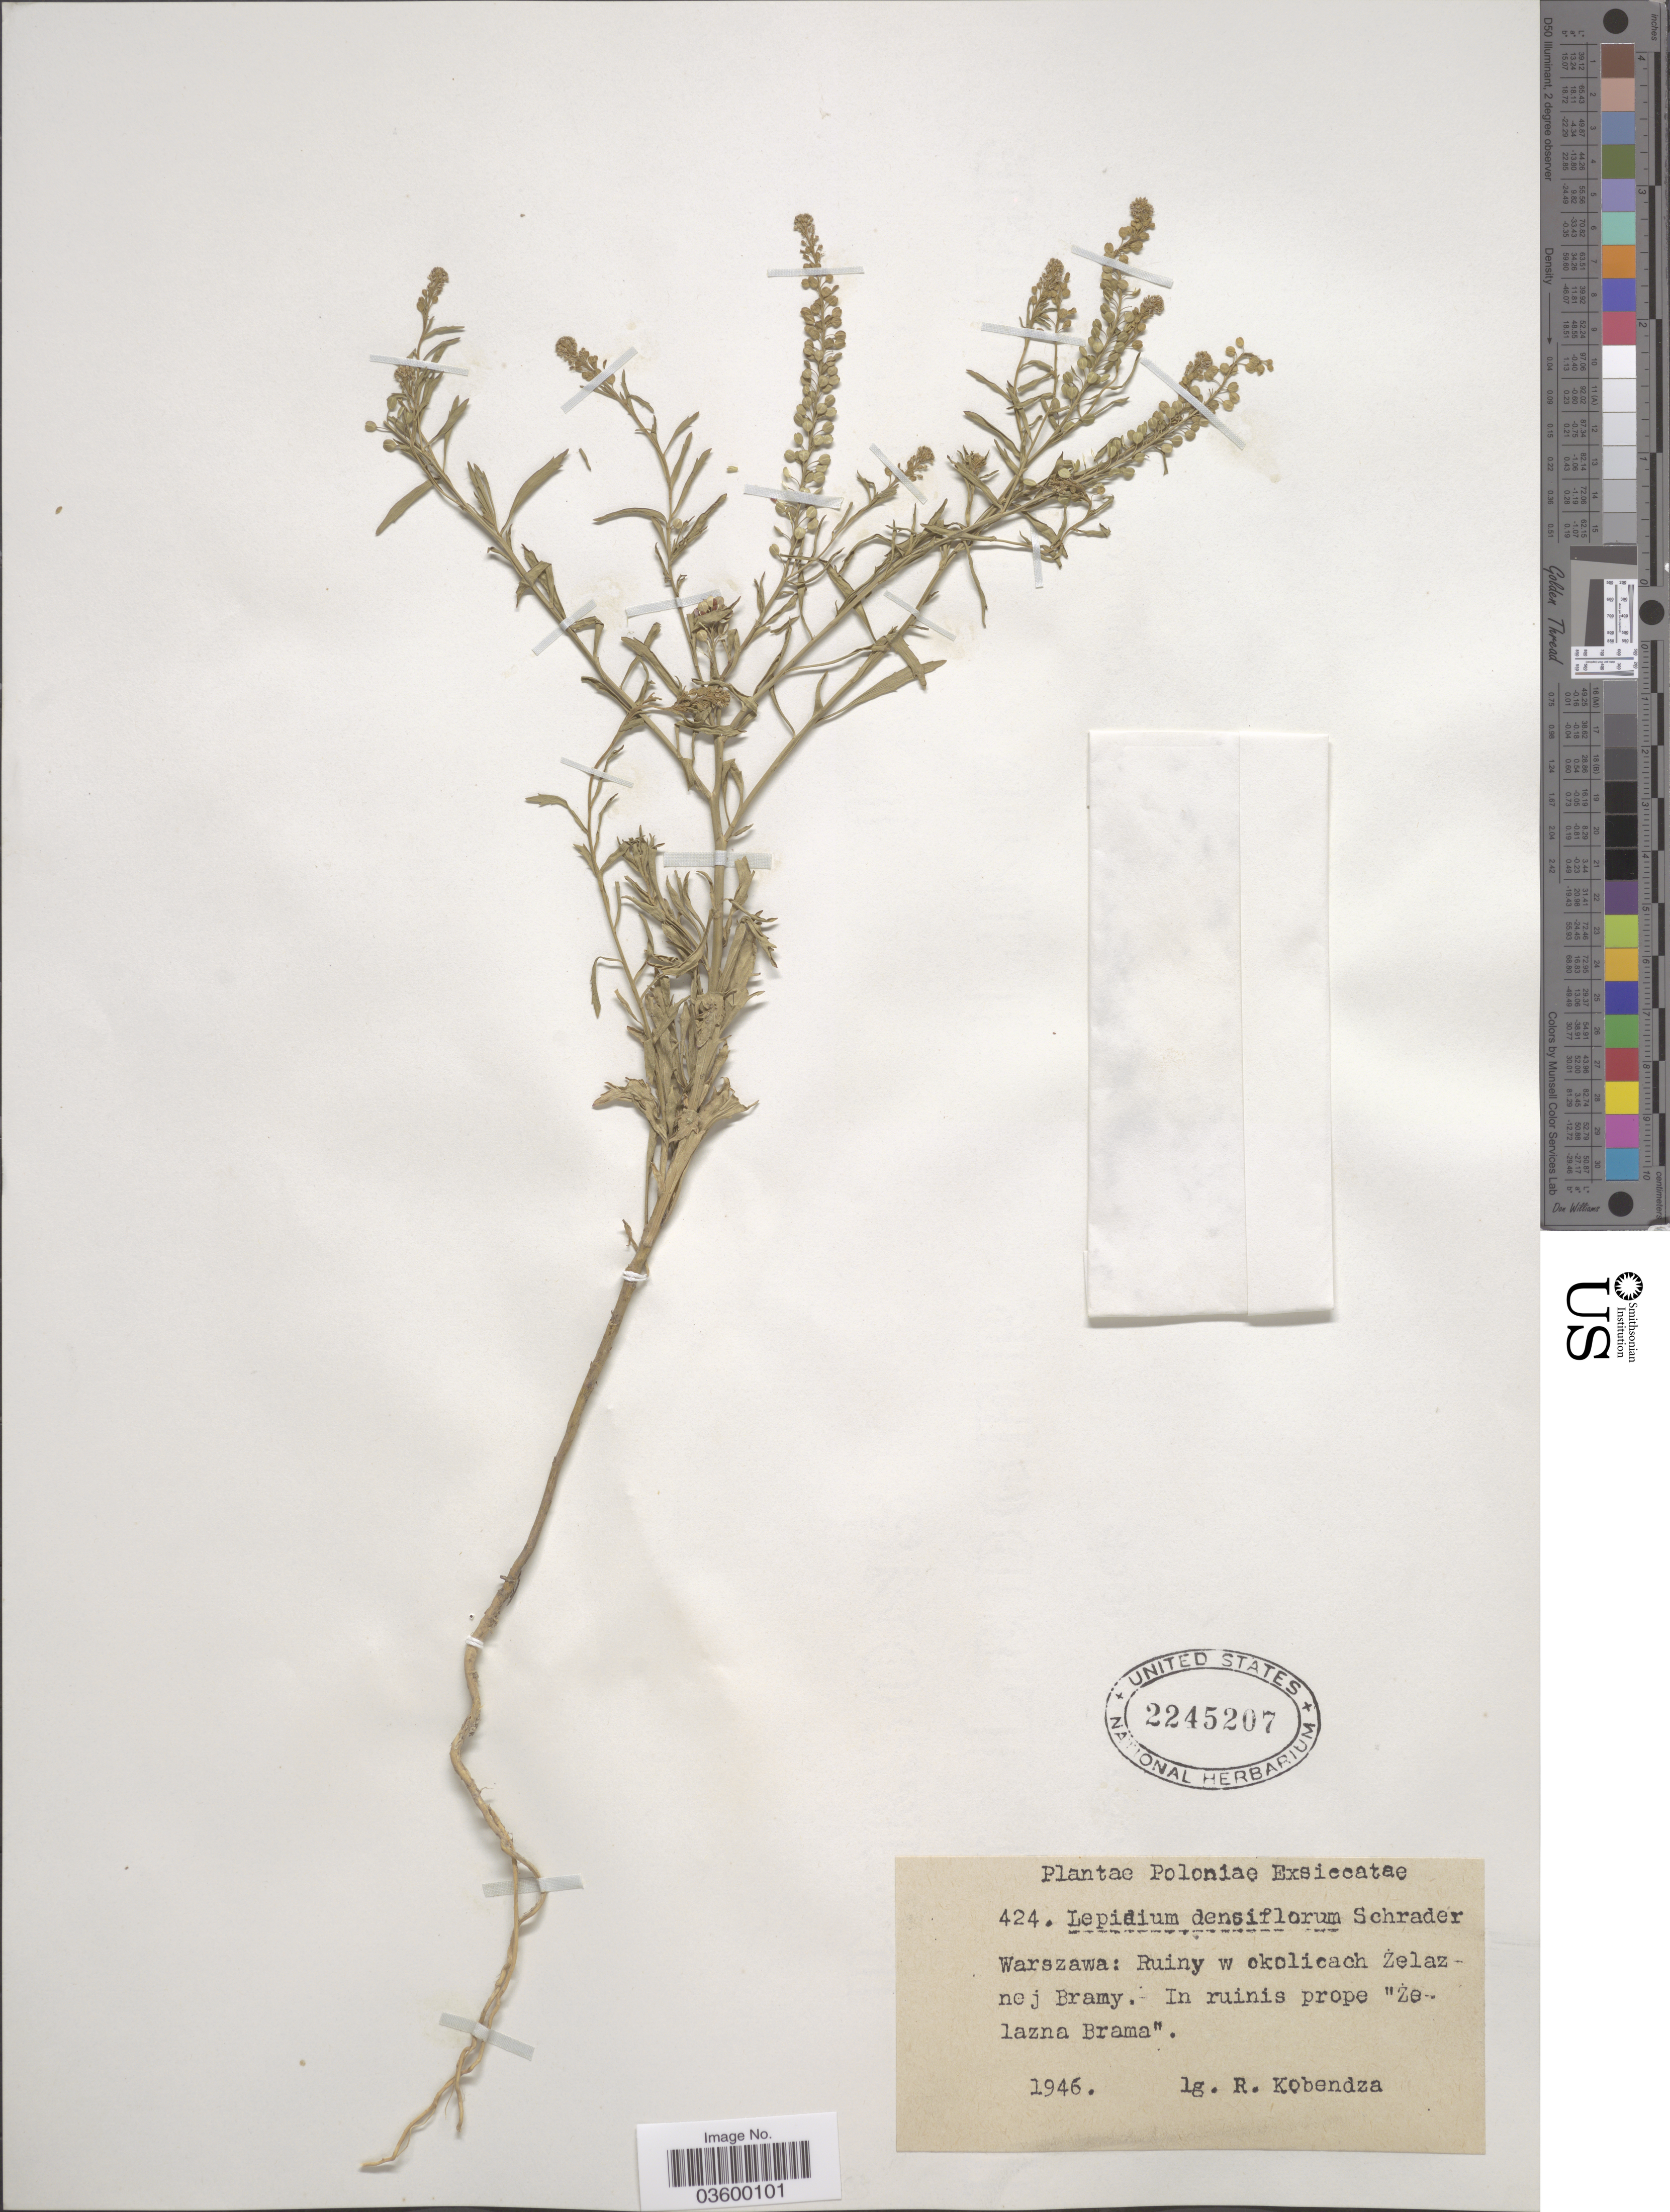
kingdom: Plantae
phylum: Tracheophyta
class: Magnoliopsida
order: Brassicales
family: Brassicaceae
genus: Lepidium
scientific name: Lepidium densiflorum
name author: Schrad.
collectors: R. Kobendza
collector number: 424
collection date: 1946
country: Poland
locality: Warszawa: Ruiny w okolicach Zelaznej Bramy. In ruinis prope "Zelazna Brama".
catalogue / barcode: US 2245207